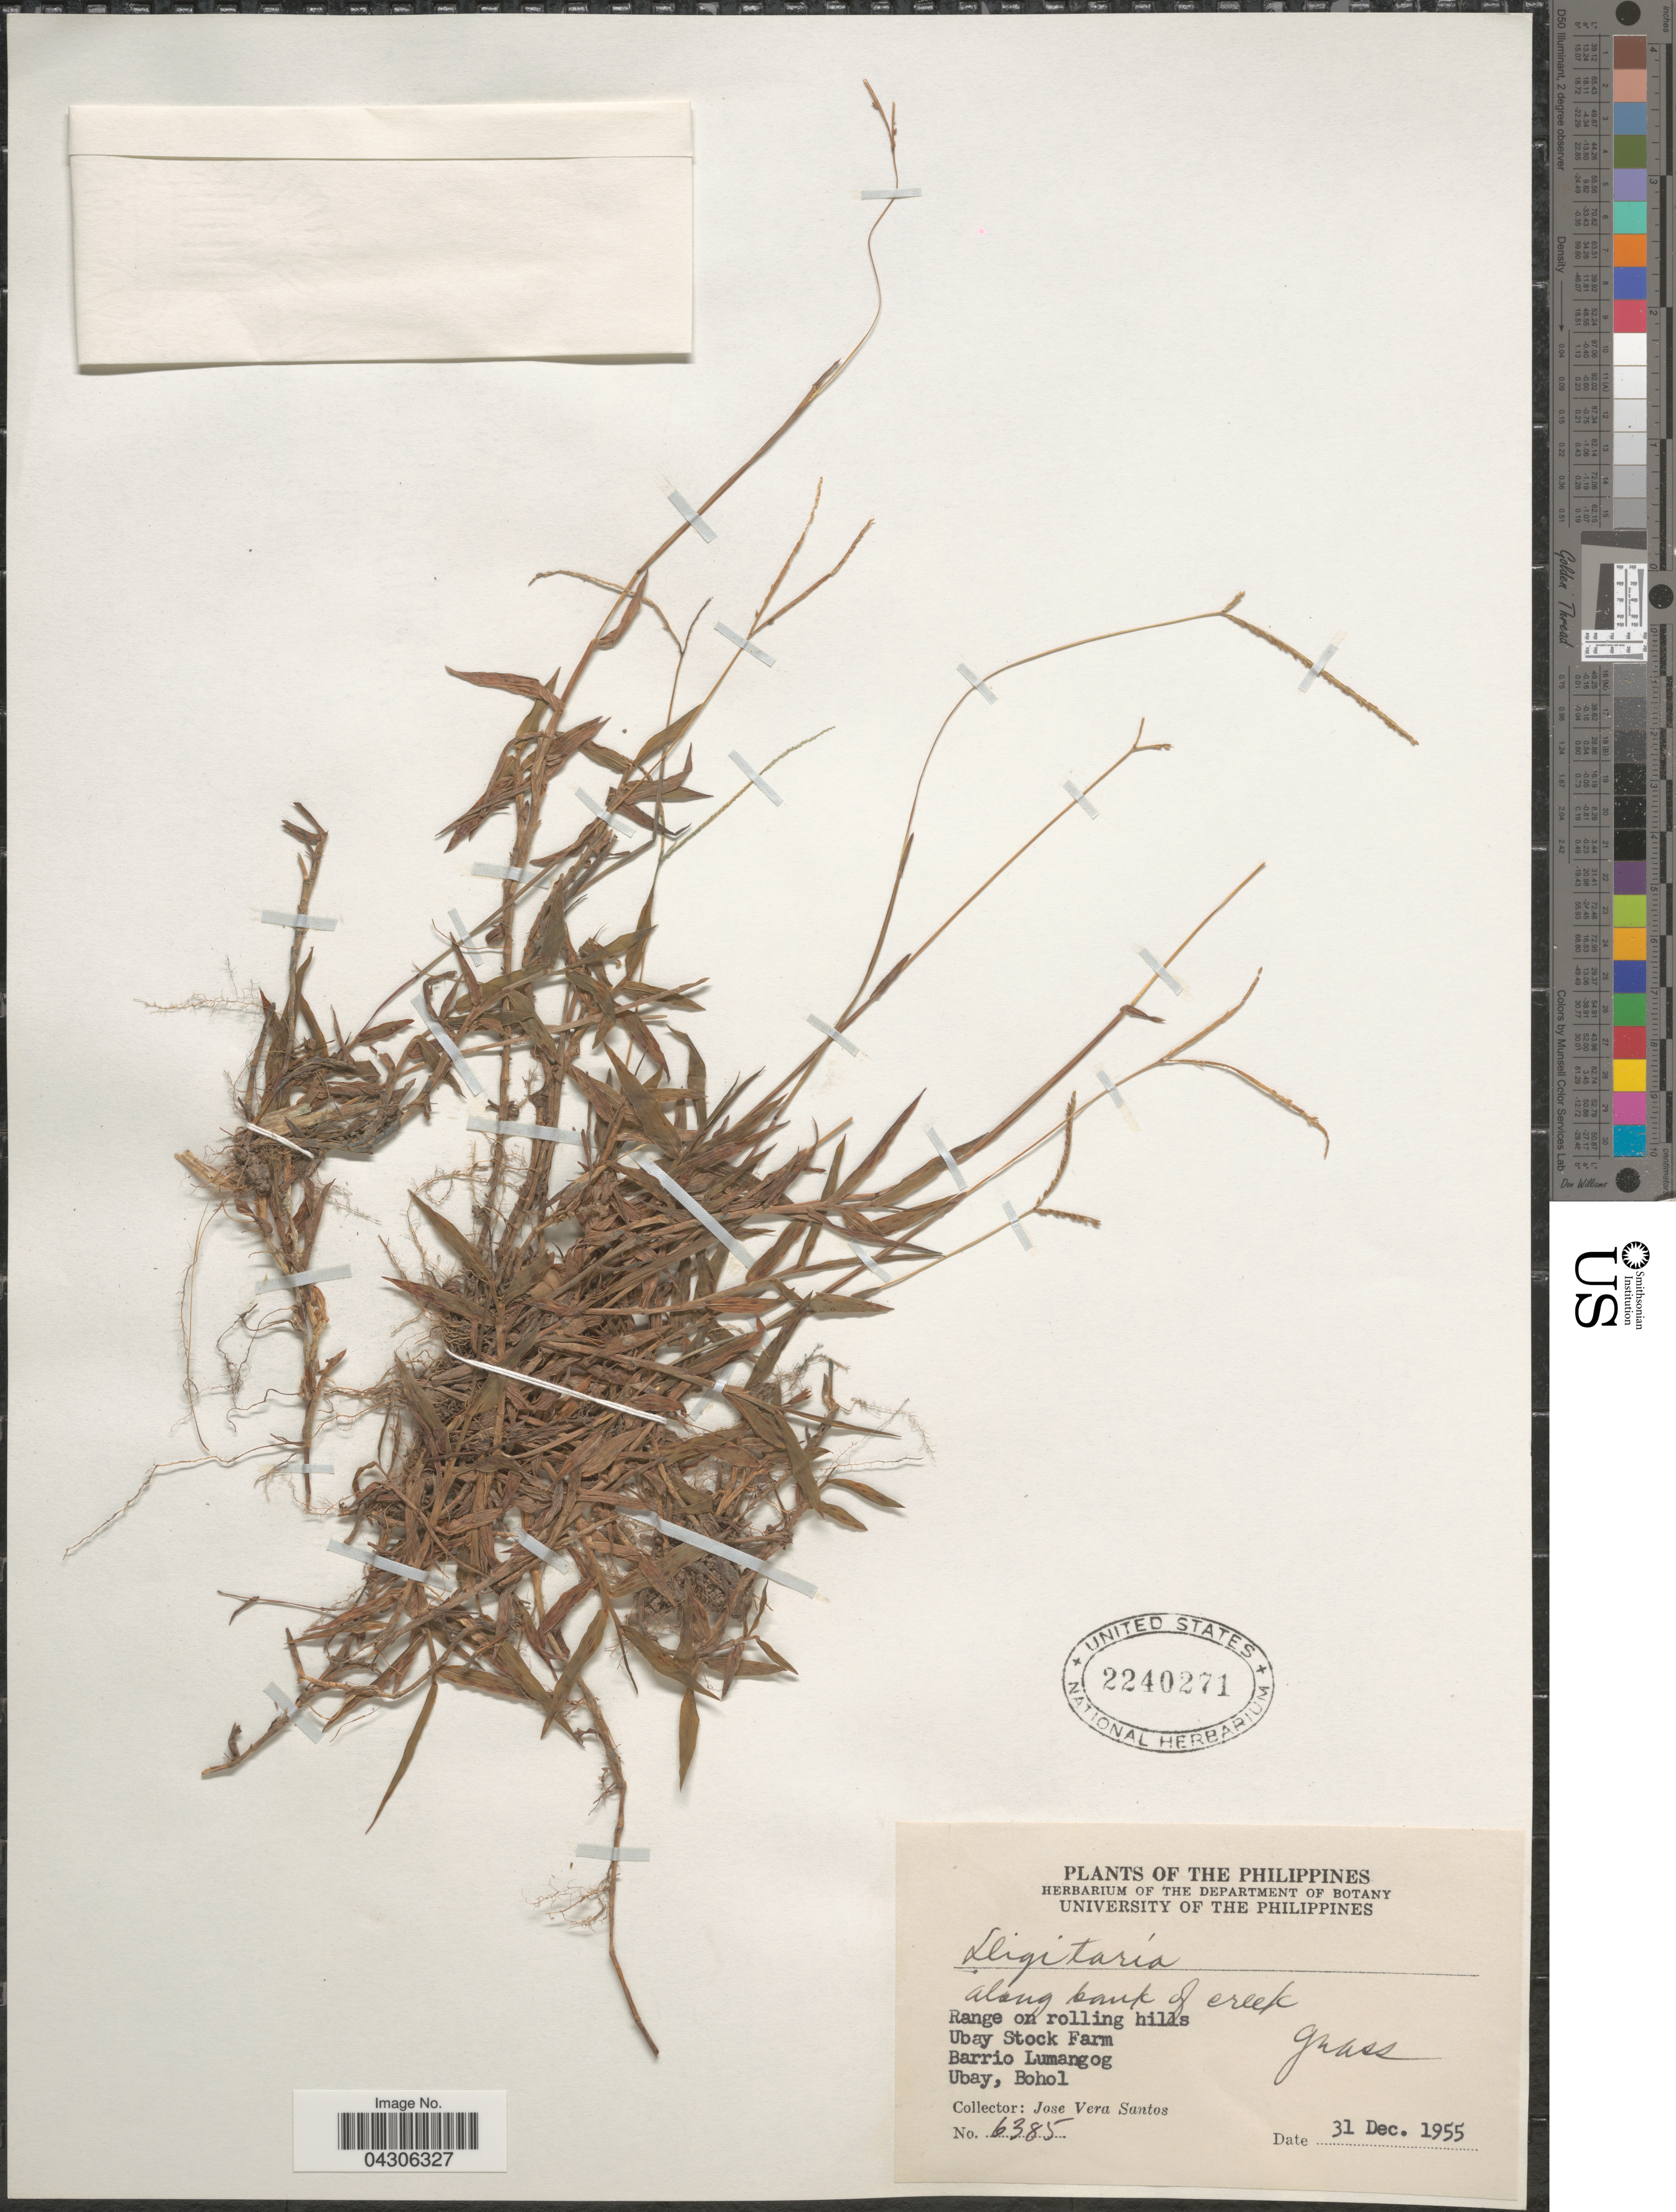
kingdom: Plantae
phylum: Tracheophyta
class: Liliopsida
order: Poales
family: Poaceae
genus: Digitaria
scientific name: Digitaria sp.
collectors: J. Vera Santos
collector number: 6385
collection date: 1955-12-31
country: Philippines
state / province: Central Visayas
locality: Along bank of creek. Range on rolling hills. Ubay Stock Farm. barrio Lumangog. Ubay, Bohol.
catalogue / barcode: US 2240271